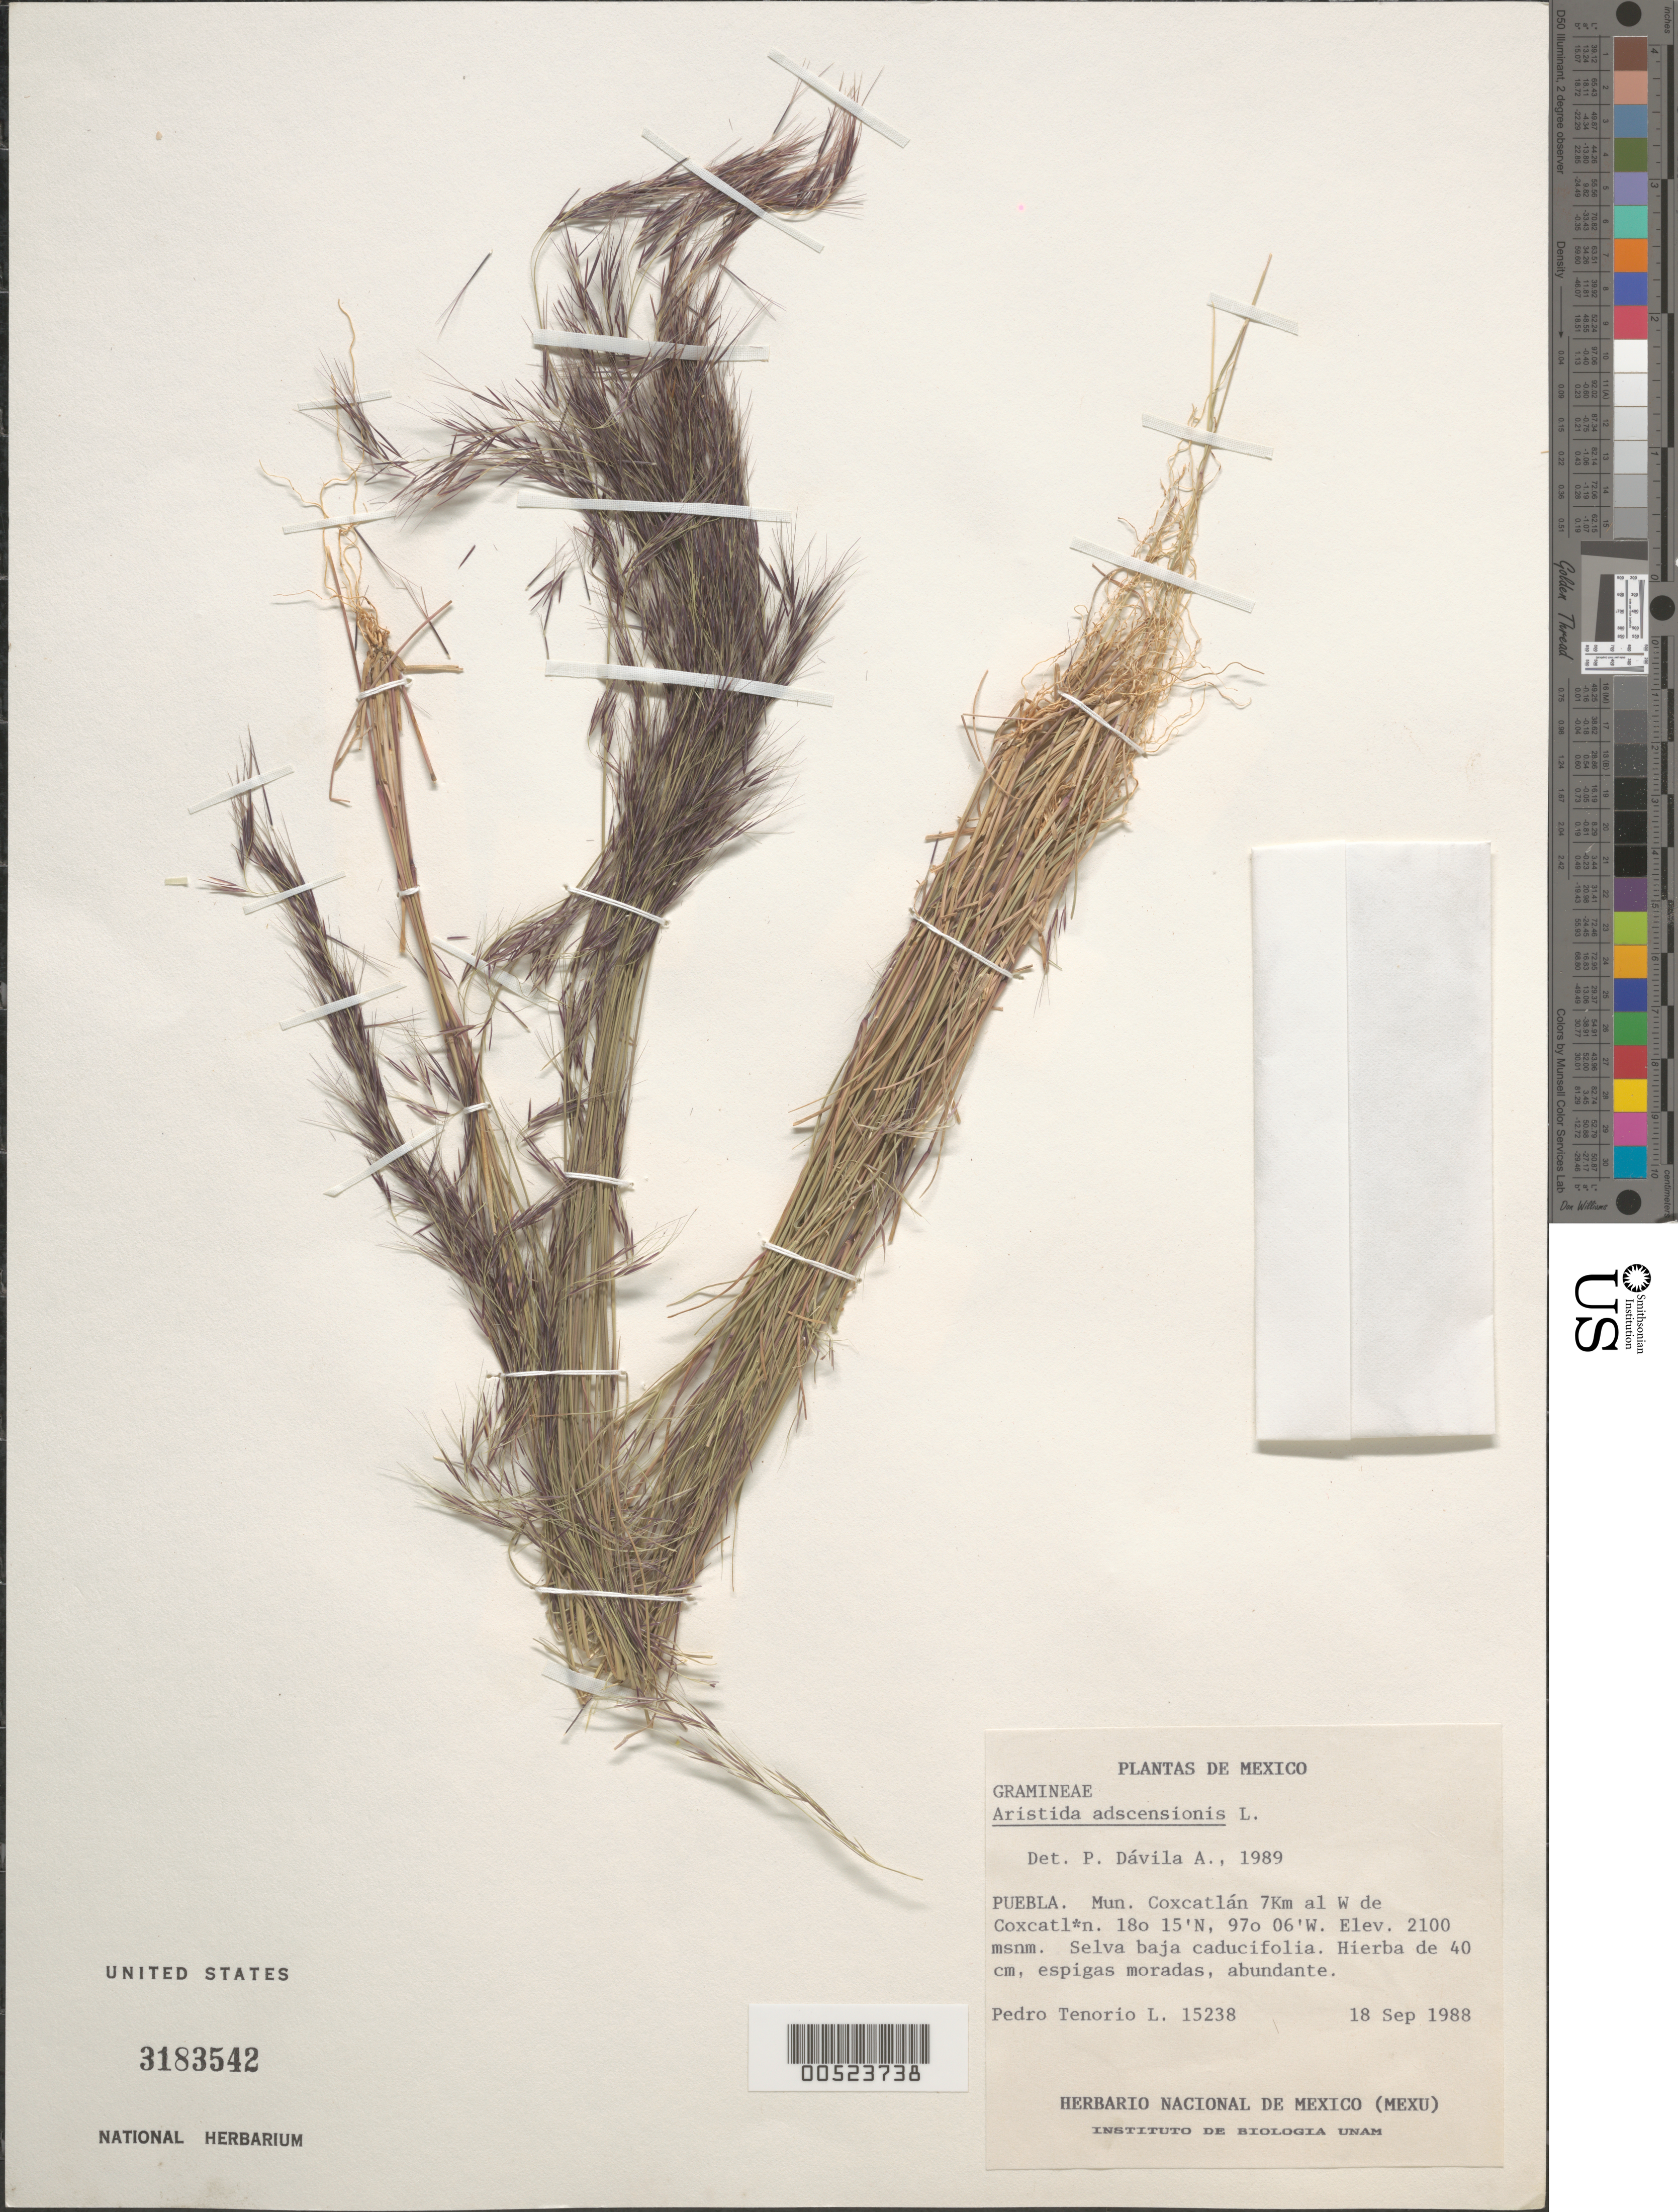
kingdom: Plantae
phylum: Tracheophyta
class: Liliopsida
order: Poales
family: Poaceae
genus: Aristida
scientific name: Aristida adscensionis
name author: L.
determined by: Dávila, P. D.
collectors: P. Tenorio L.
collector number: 15238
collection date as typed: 18 Sep 1988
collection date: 1988-09-18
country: Mexico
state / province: Puebla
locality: Mun Coxcatlán, 7 km al W de Coxcotlán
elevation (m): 2100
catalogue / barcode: US 3183542